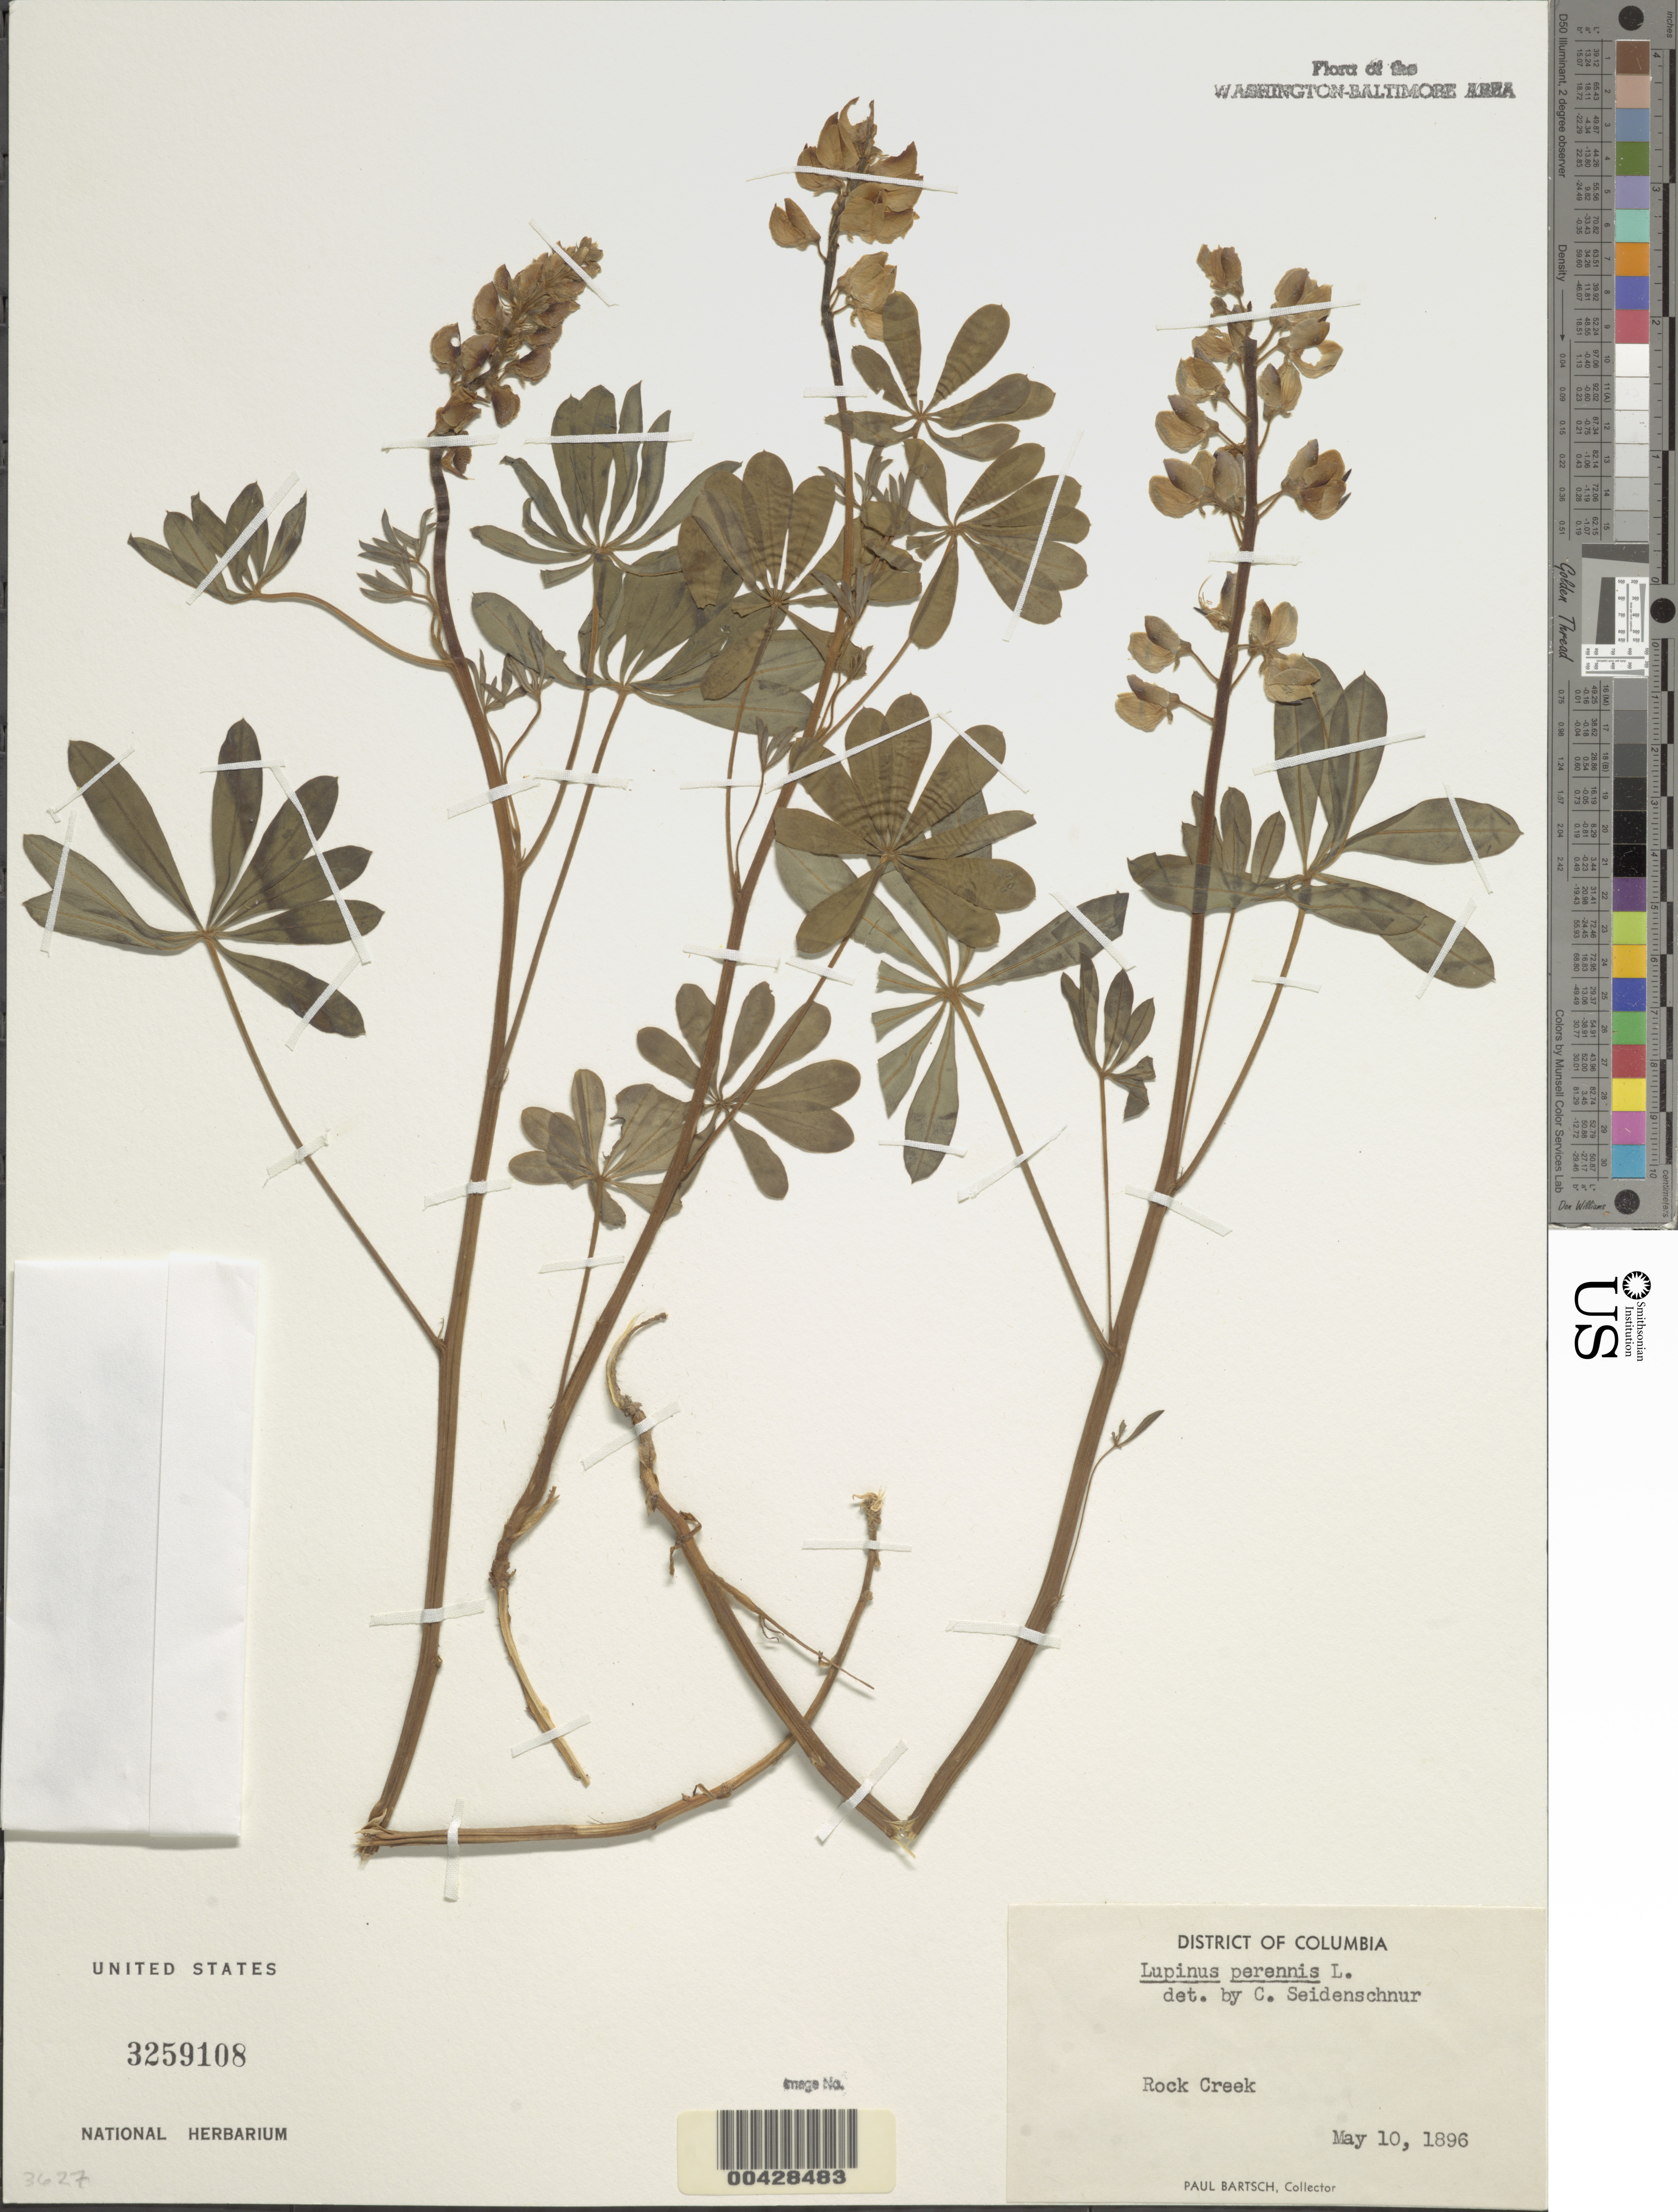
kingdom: Plantae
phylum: Tracheophyta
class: Magnoliopsida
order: Fabales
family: Fabaceae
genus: Lupinus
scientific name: Lupinus perennis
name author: L.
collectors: P. Bartsch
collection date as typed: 10 May 1896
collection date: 1896-05-10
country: United States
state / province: District of Columbia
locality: Rock Creek Rock Creek Park and vicinity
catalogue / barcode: US 3259108